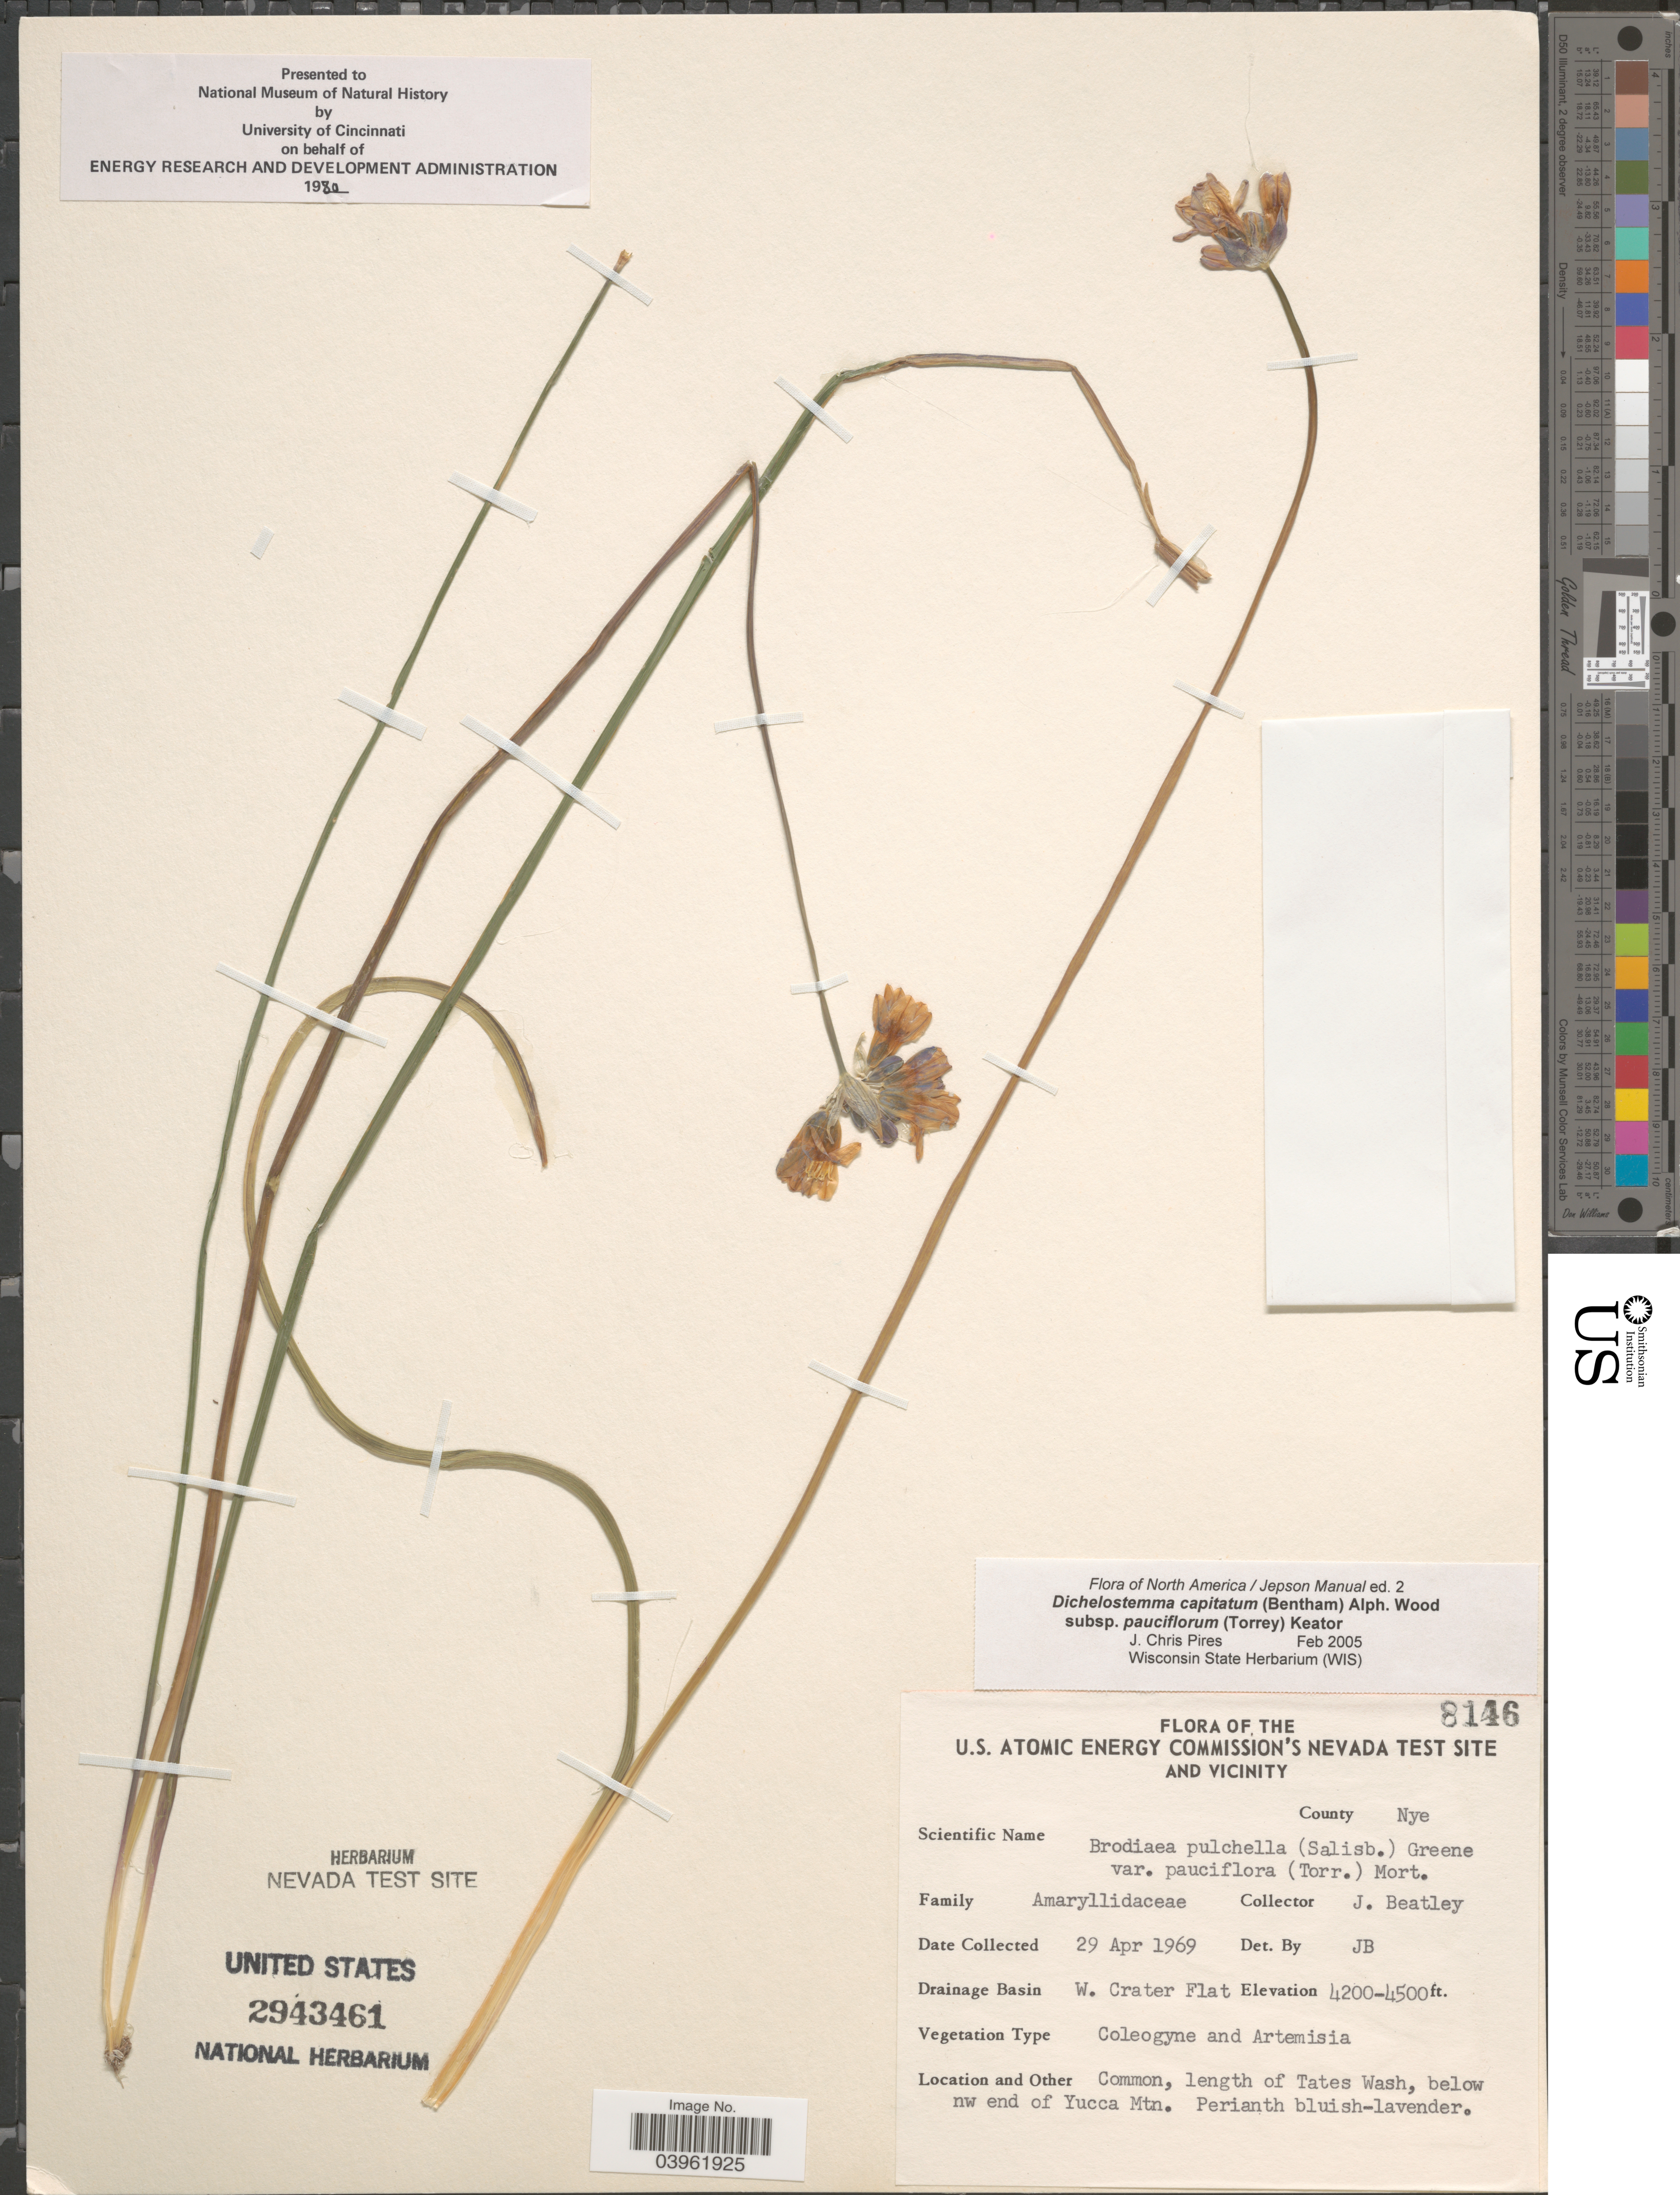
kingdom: Plantae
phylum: Tracheophyta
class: Liliopsida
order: Asparagales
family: Asparagaceae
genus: Dichelostemma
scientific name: Dichelostemma capitatum subsp. pauciflorum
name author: (Torr.) Keator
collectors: J. C. Beatley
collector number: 8146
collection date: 1969-04-29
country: United States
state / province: Nevada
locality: U.S. Atomic Energy Commission's Nevada Test Site and vicinity. County Nye. Drainage Basin W. Crater Flat. Common, length of Tates Wash, below nw end of Yucca Mtn.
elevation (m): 1280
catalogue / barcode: US 2943461